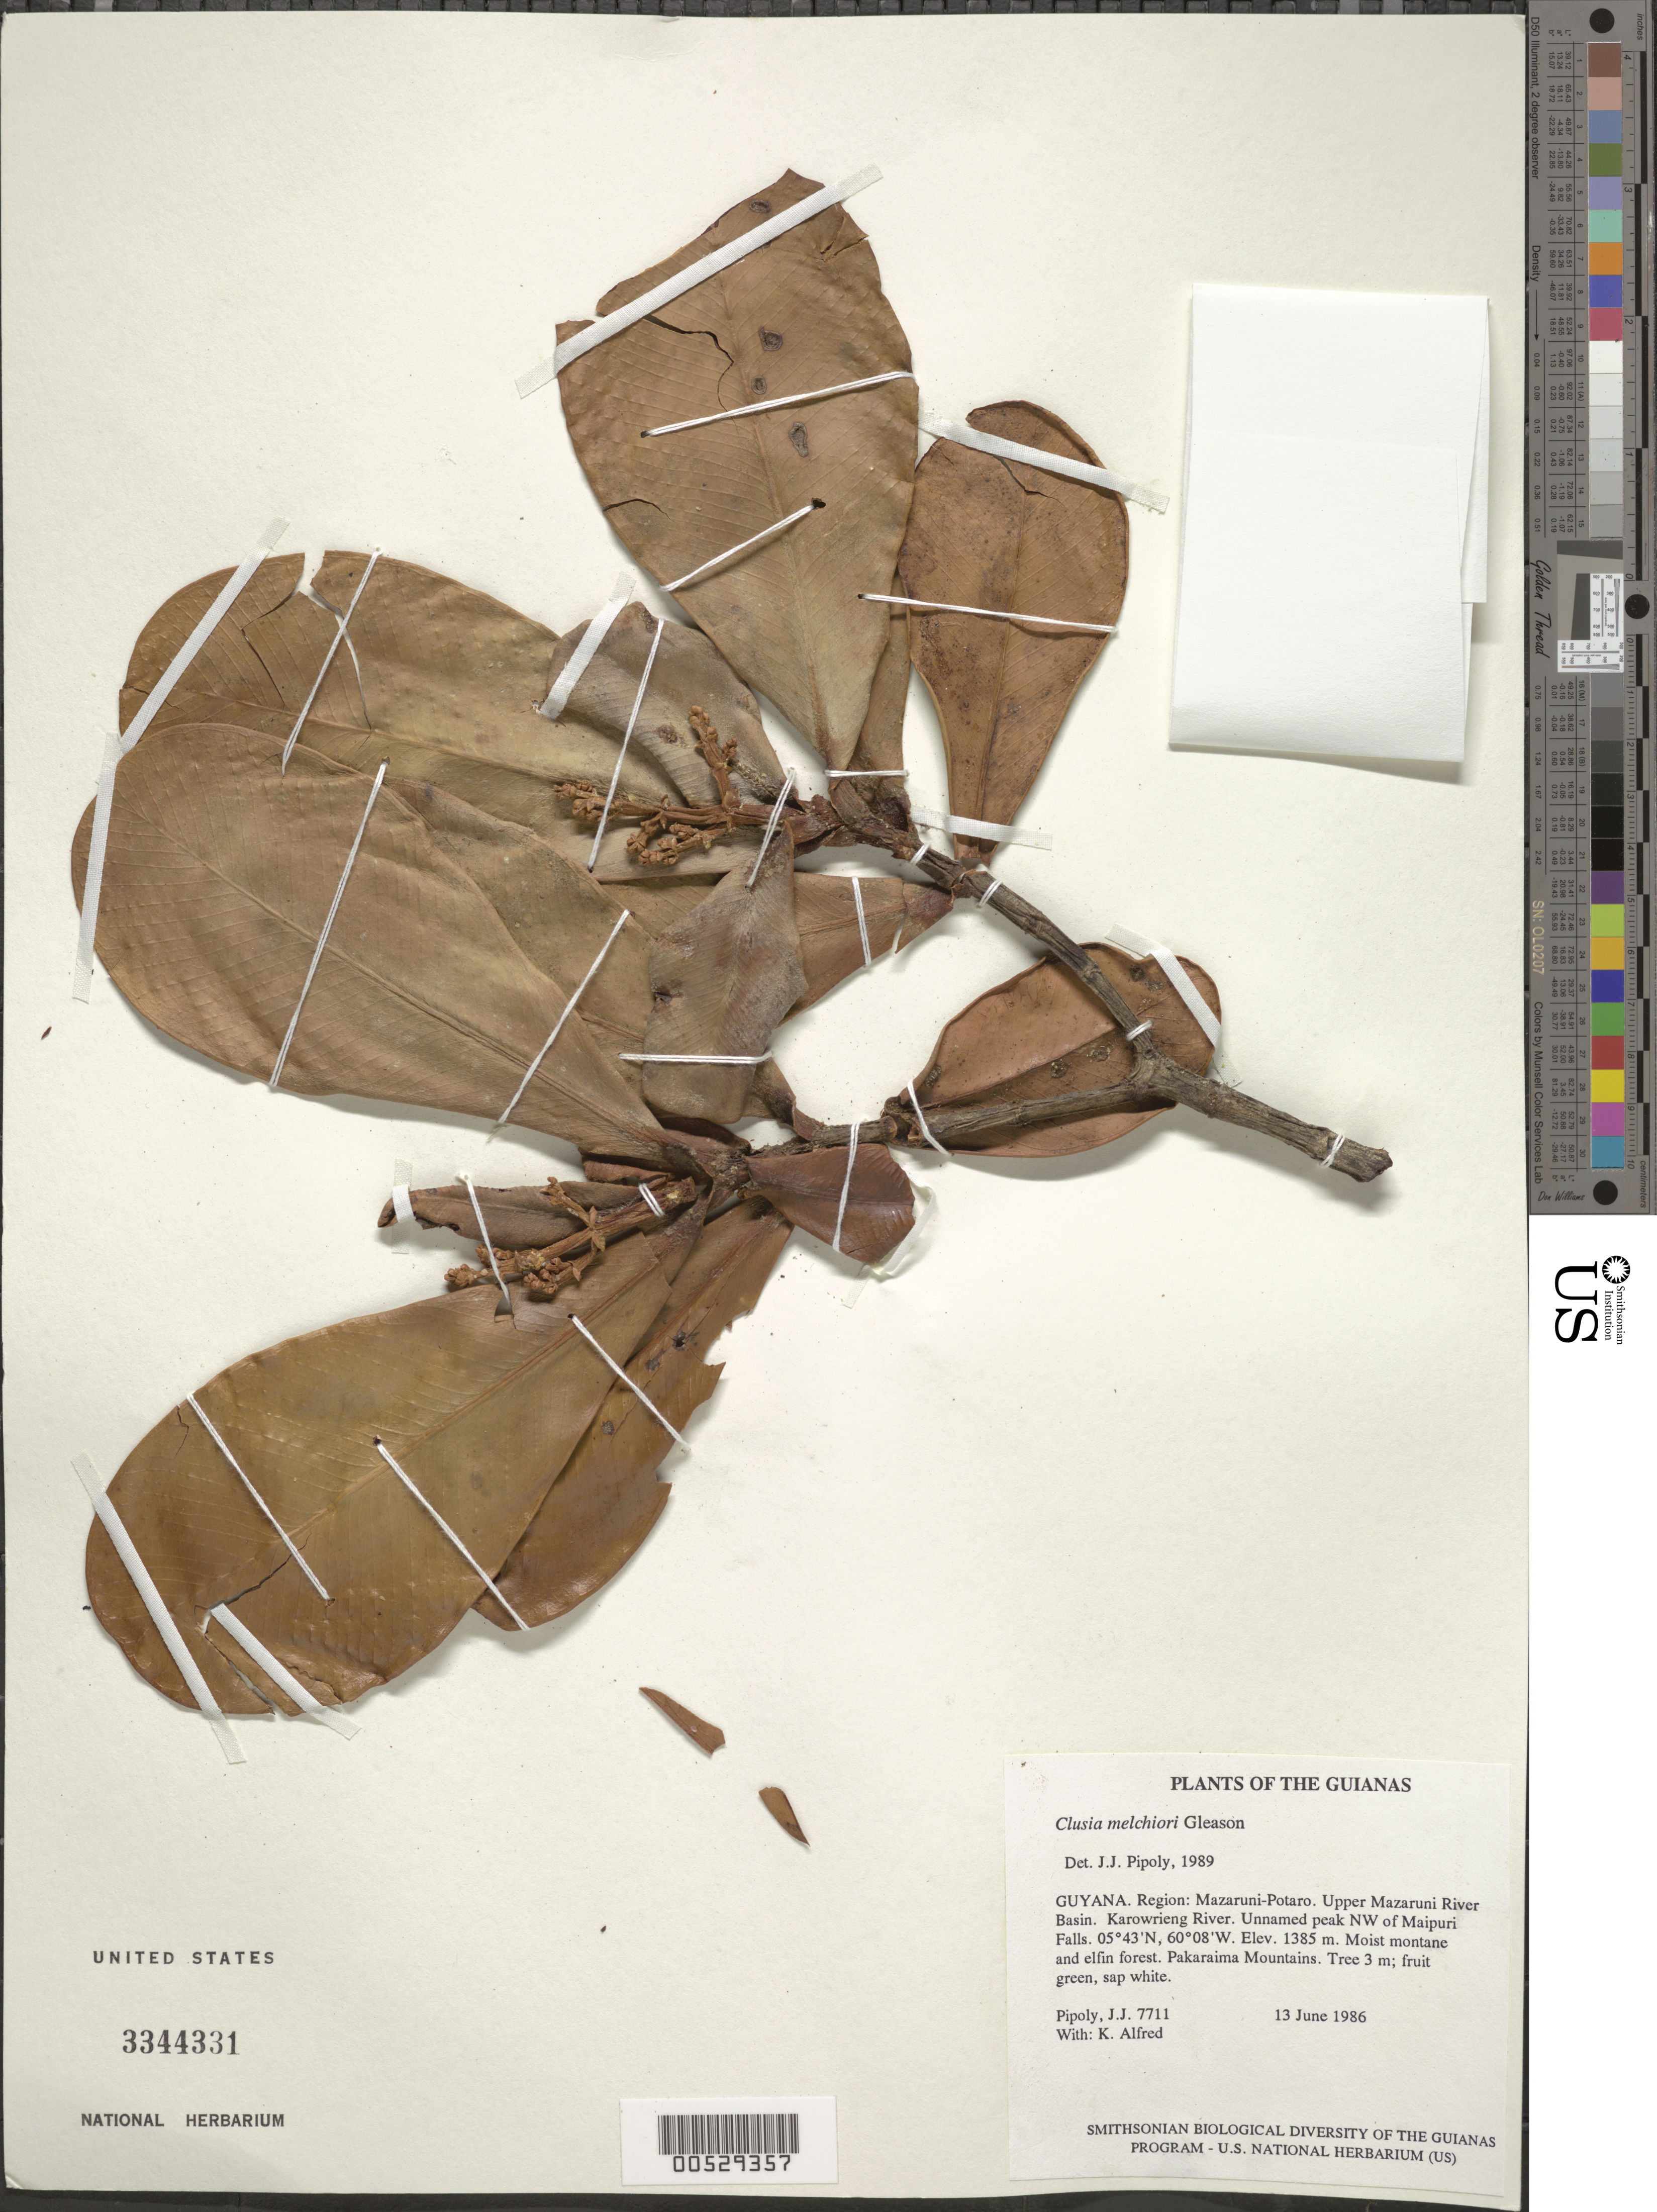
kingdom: Plantae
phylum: Tracheophyta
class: Magnoliopsida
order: Malpighiales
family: Clusiaceae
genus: Clusia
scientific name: Clusia melchiori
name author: Gleason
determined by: Pipoly, J. J., III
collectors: J. J. Pipoly & K. Alfred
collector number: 7711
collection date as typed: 13 June 1986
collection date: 1986-06-13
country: Guyana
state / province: Cuyuni-Mazaruni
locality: Pakaraima Mts. Upper Mazaruni River Basin. Karowrieng River. Unnamed peak NW of Maipuri Falls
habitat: Moist montane and elfin forest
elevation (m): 1385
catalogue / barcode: US 3344331